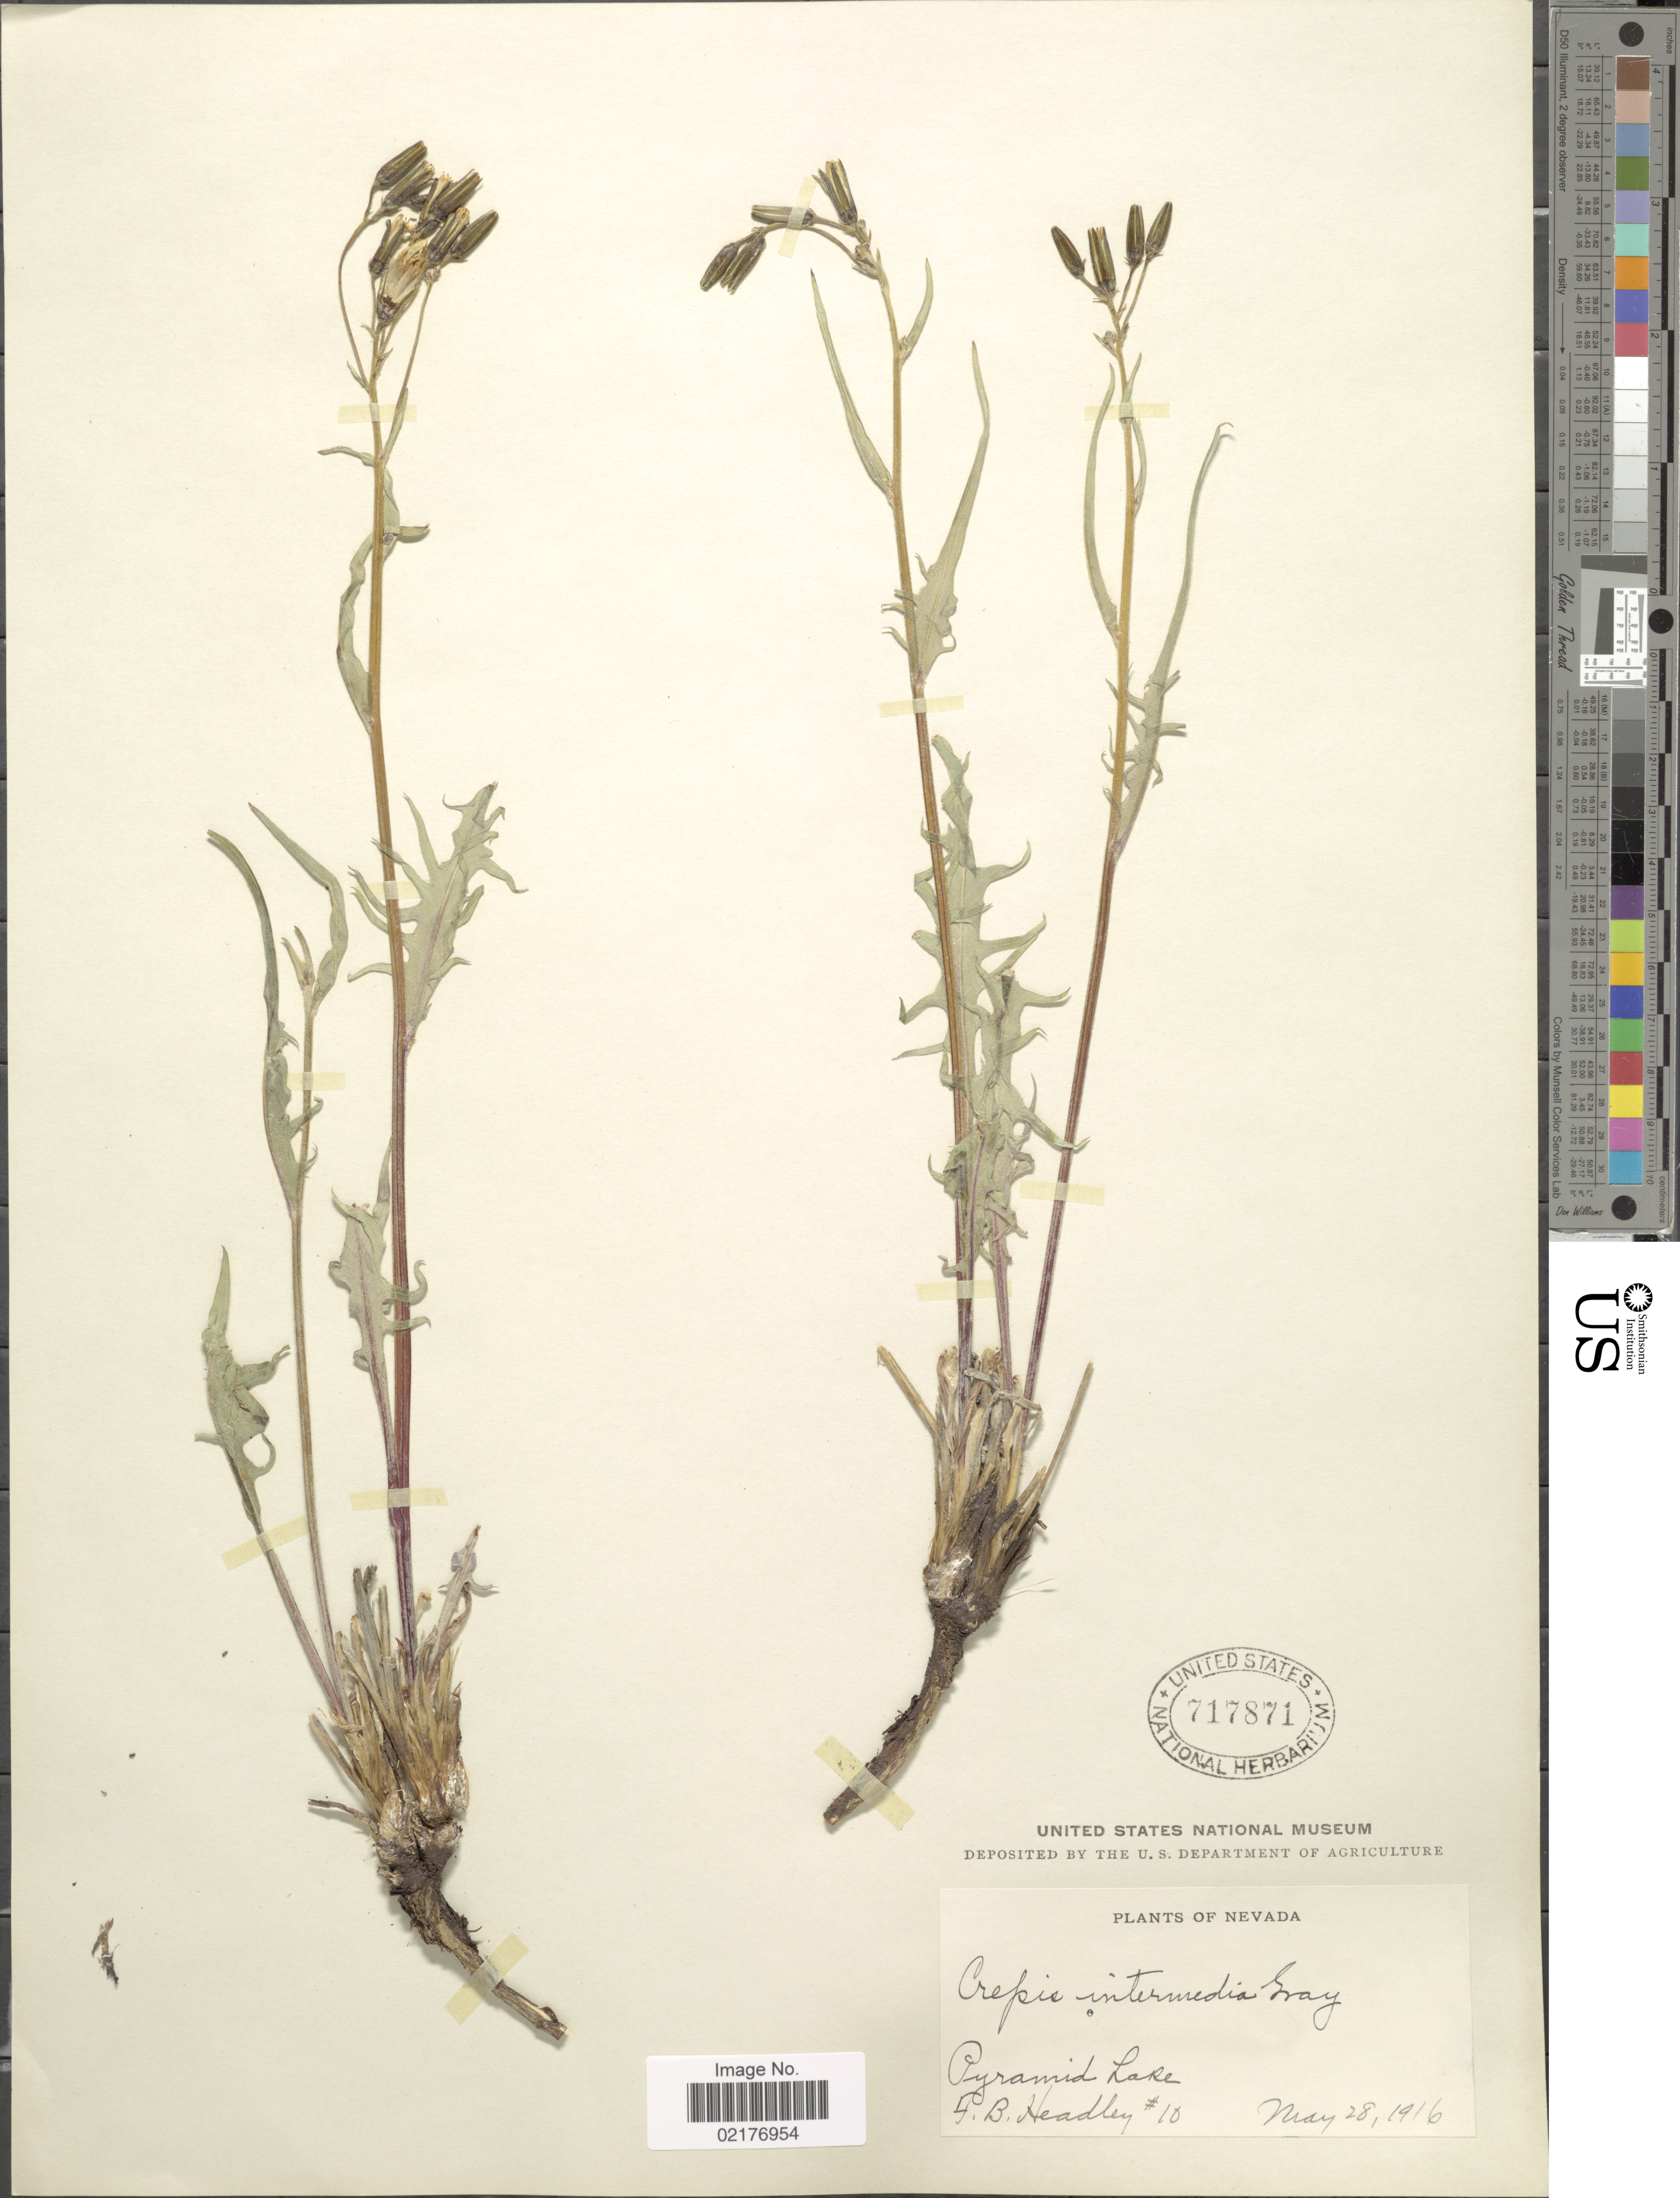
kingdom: Plantae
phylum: Tracheophyta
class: Magnoliopsida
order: Asterales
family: Asteraceae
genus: Crepis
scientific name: Crepis intermedia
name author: A. Gray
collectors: F. B. Headley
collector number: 10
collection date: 1916-05-28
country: United States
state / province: Nevada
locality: Pyramid Lake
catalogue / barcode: US 717871